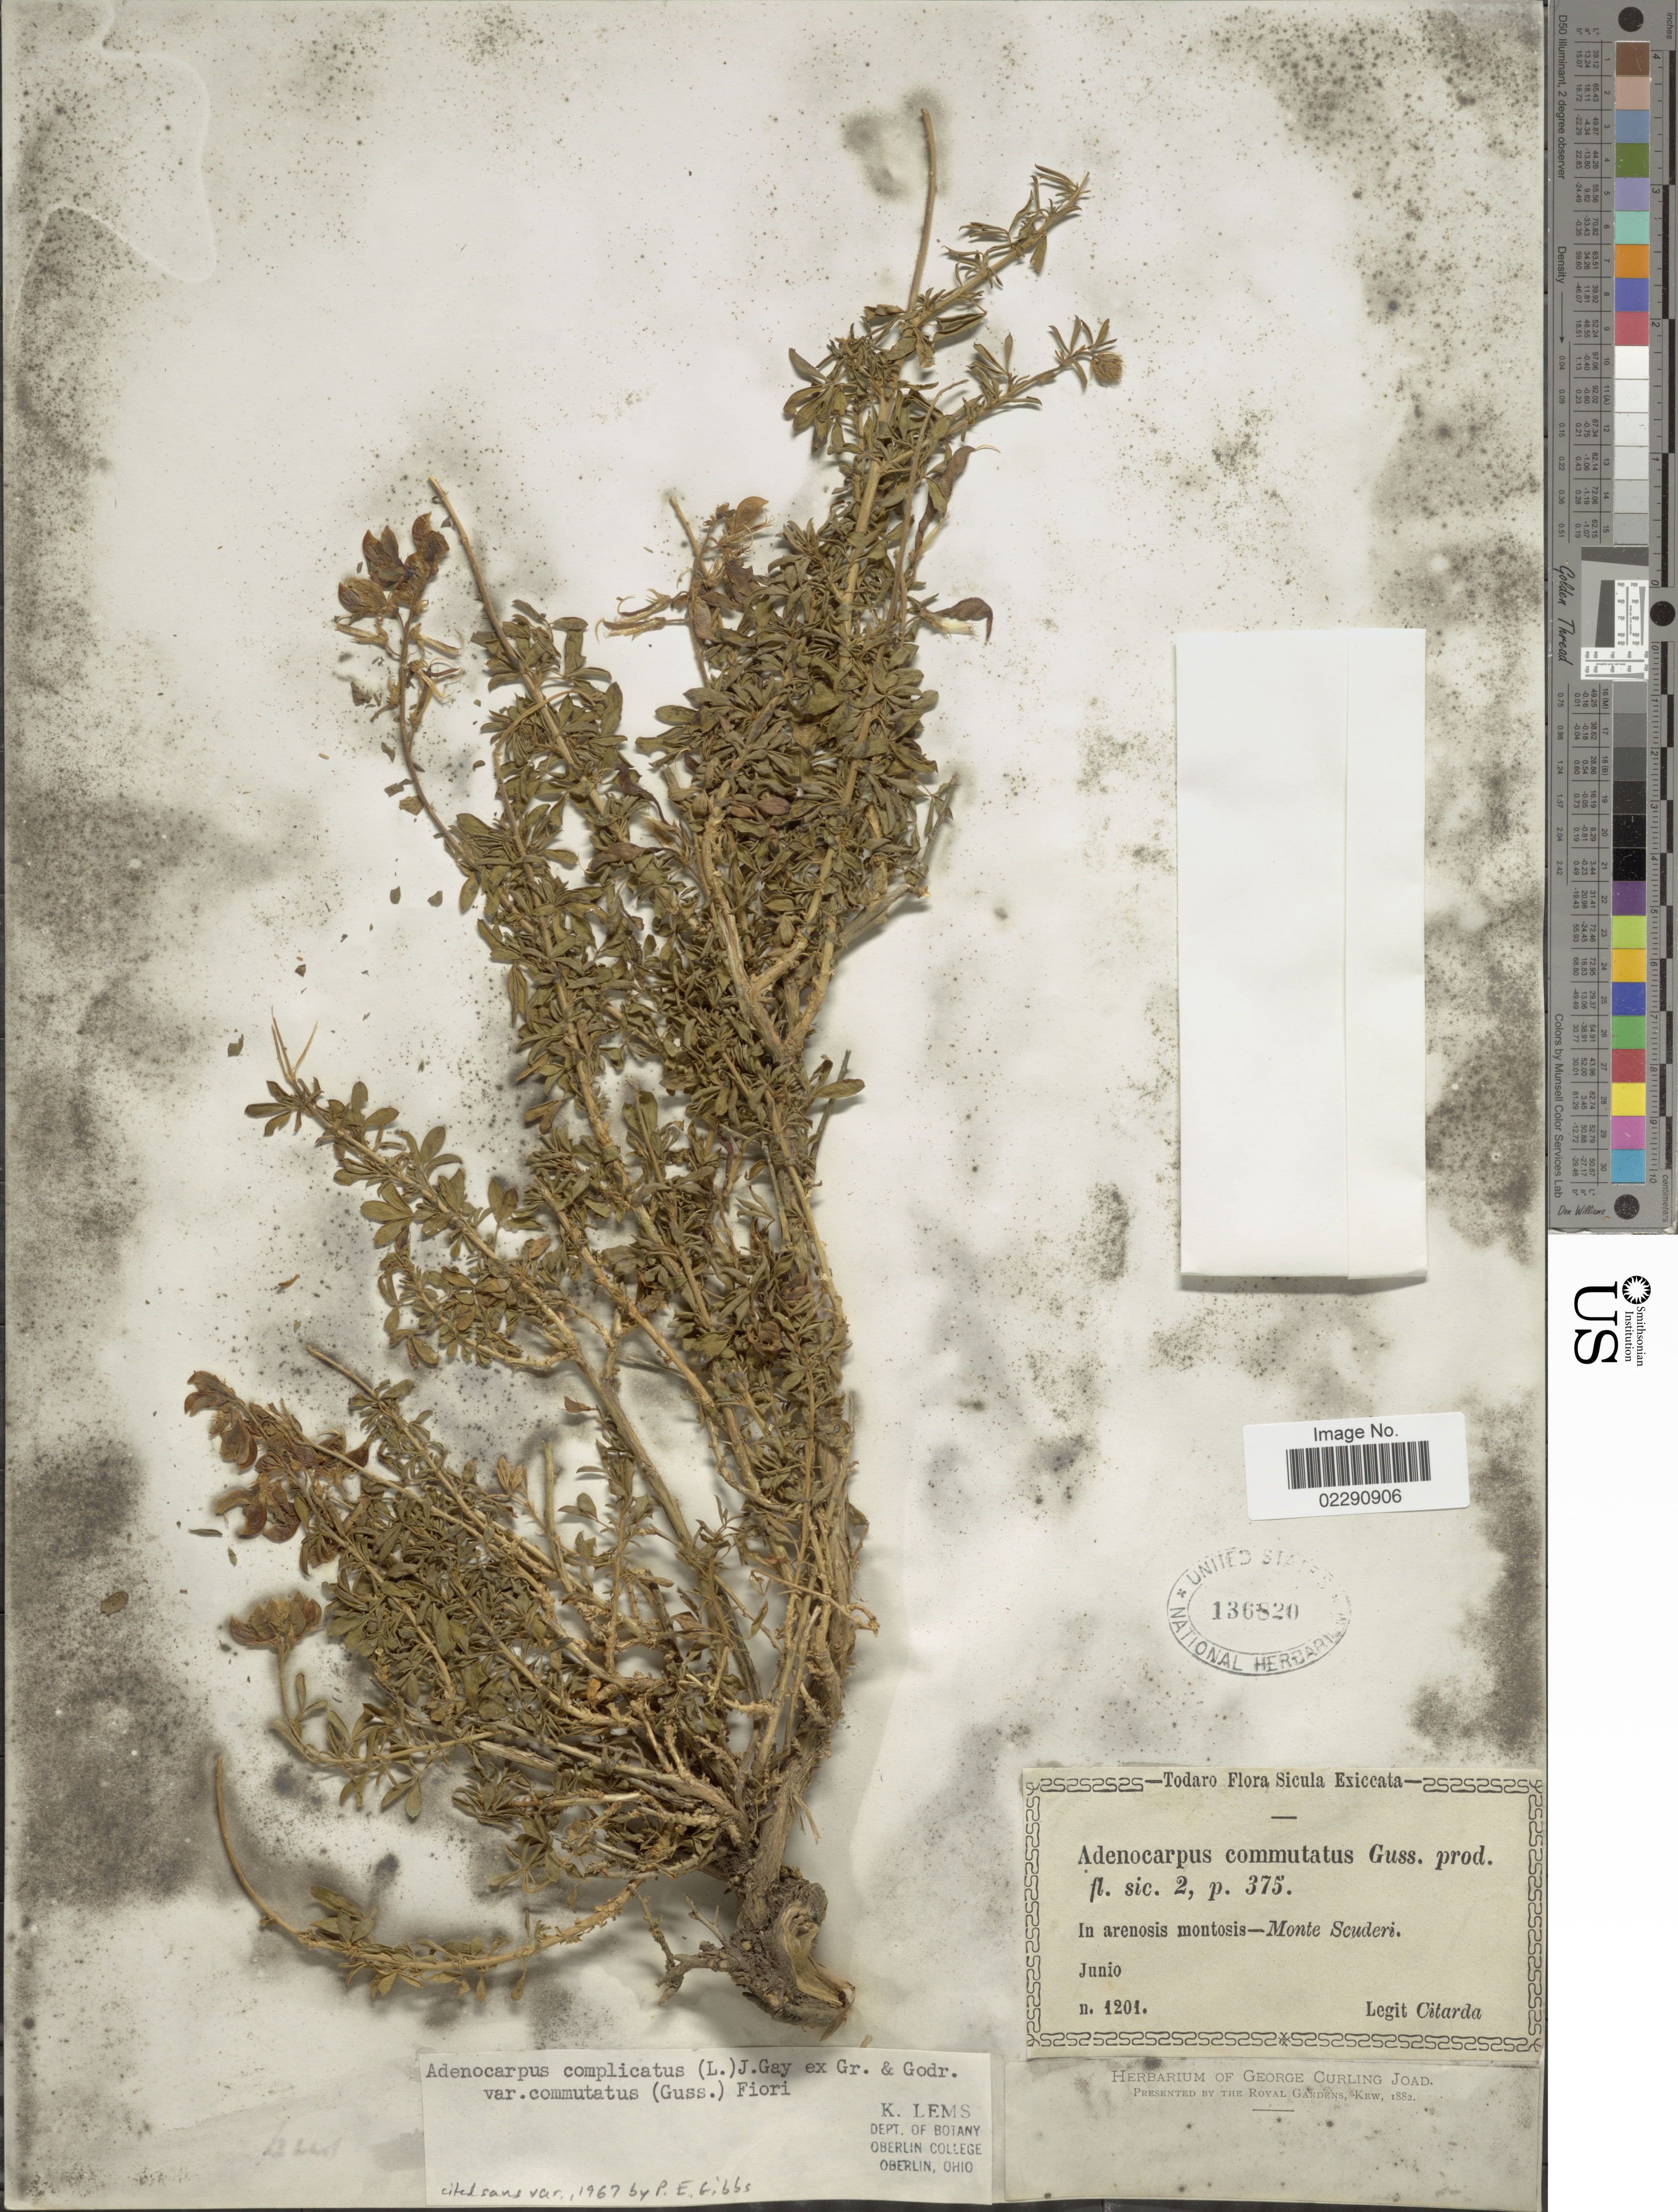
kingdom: Plantae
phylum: Tracheophyta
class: Magnoliopsida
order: Fabales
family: Fabaceae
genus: Adenocarpus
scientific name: Adenocarpus complicatus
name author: J. Gay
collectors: Citarda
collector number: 1201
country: Italy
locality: Sicula, In arenosis montosis - Monte Scuderi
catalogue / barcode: US 136820